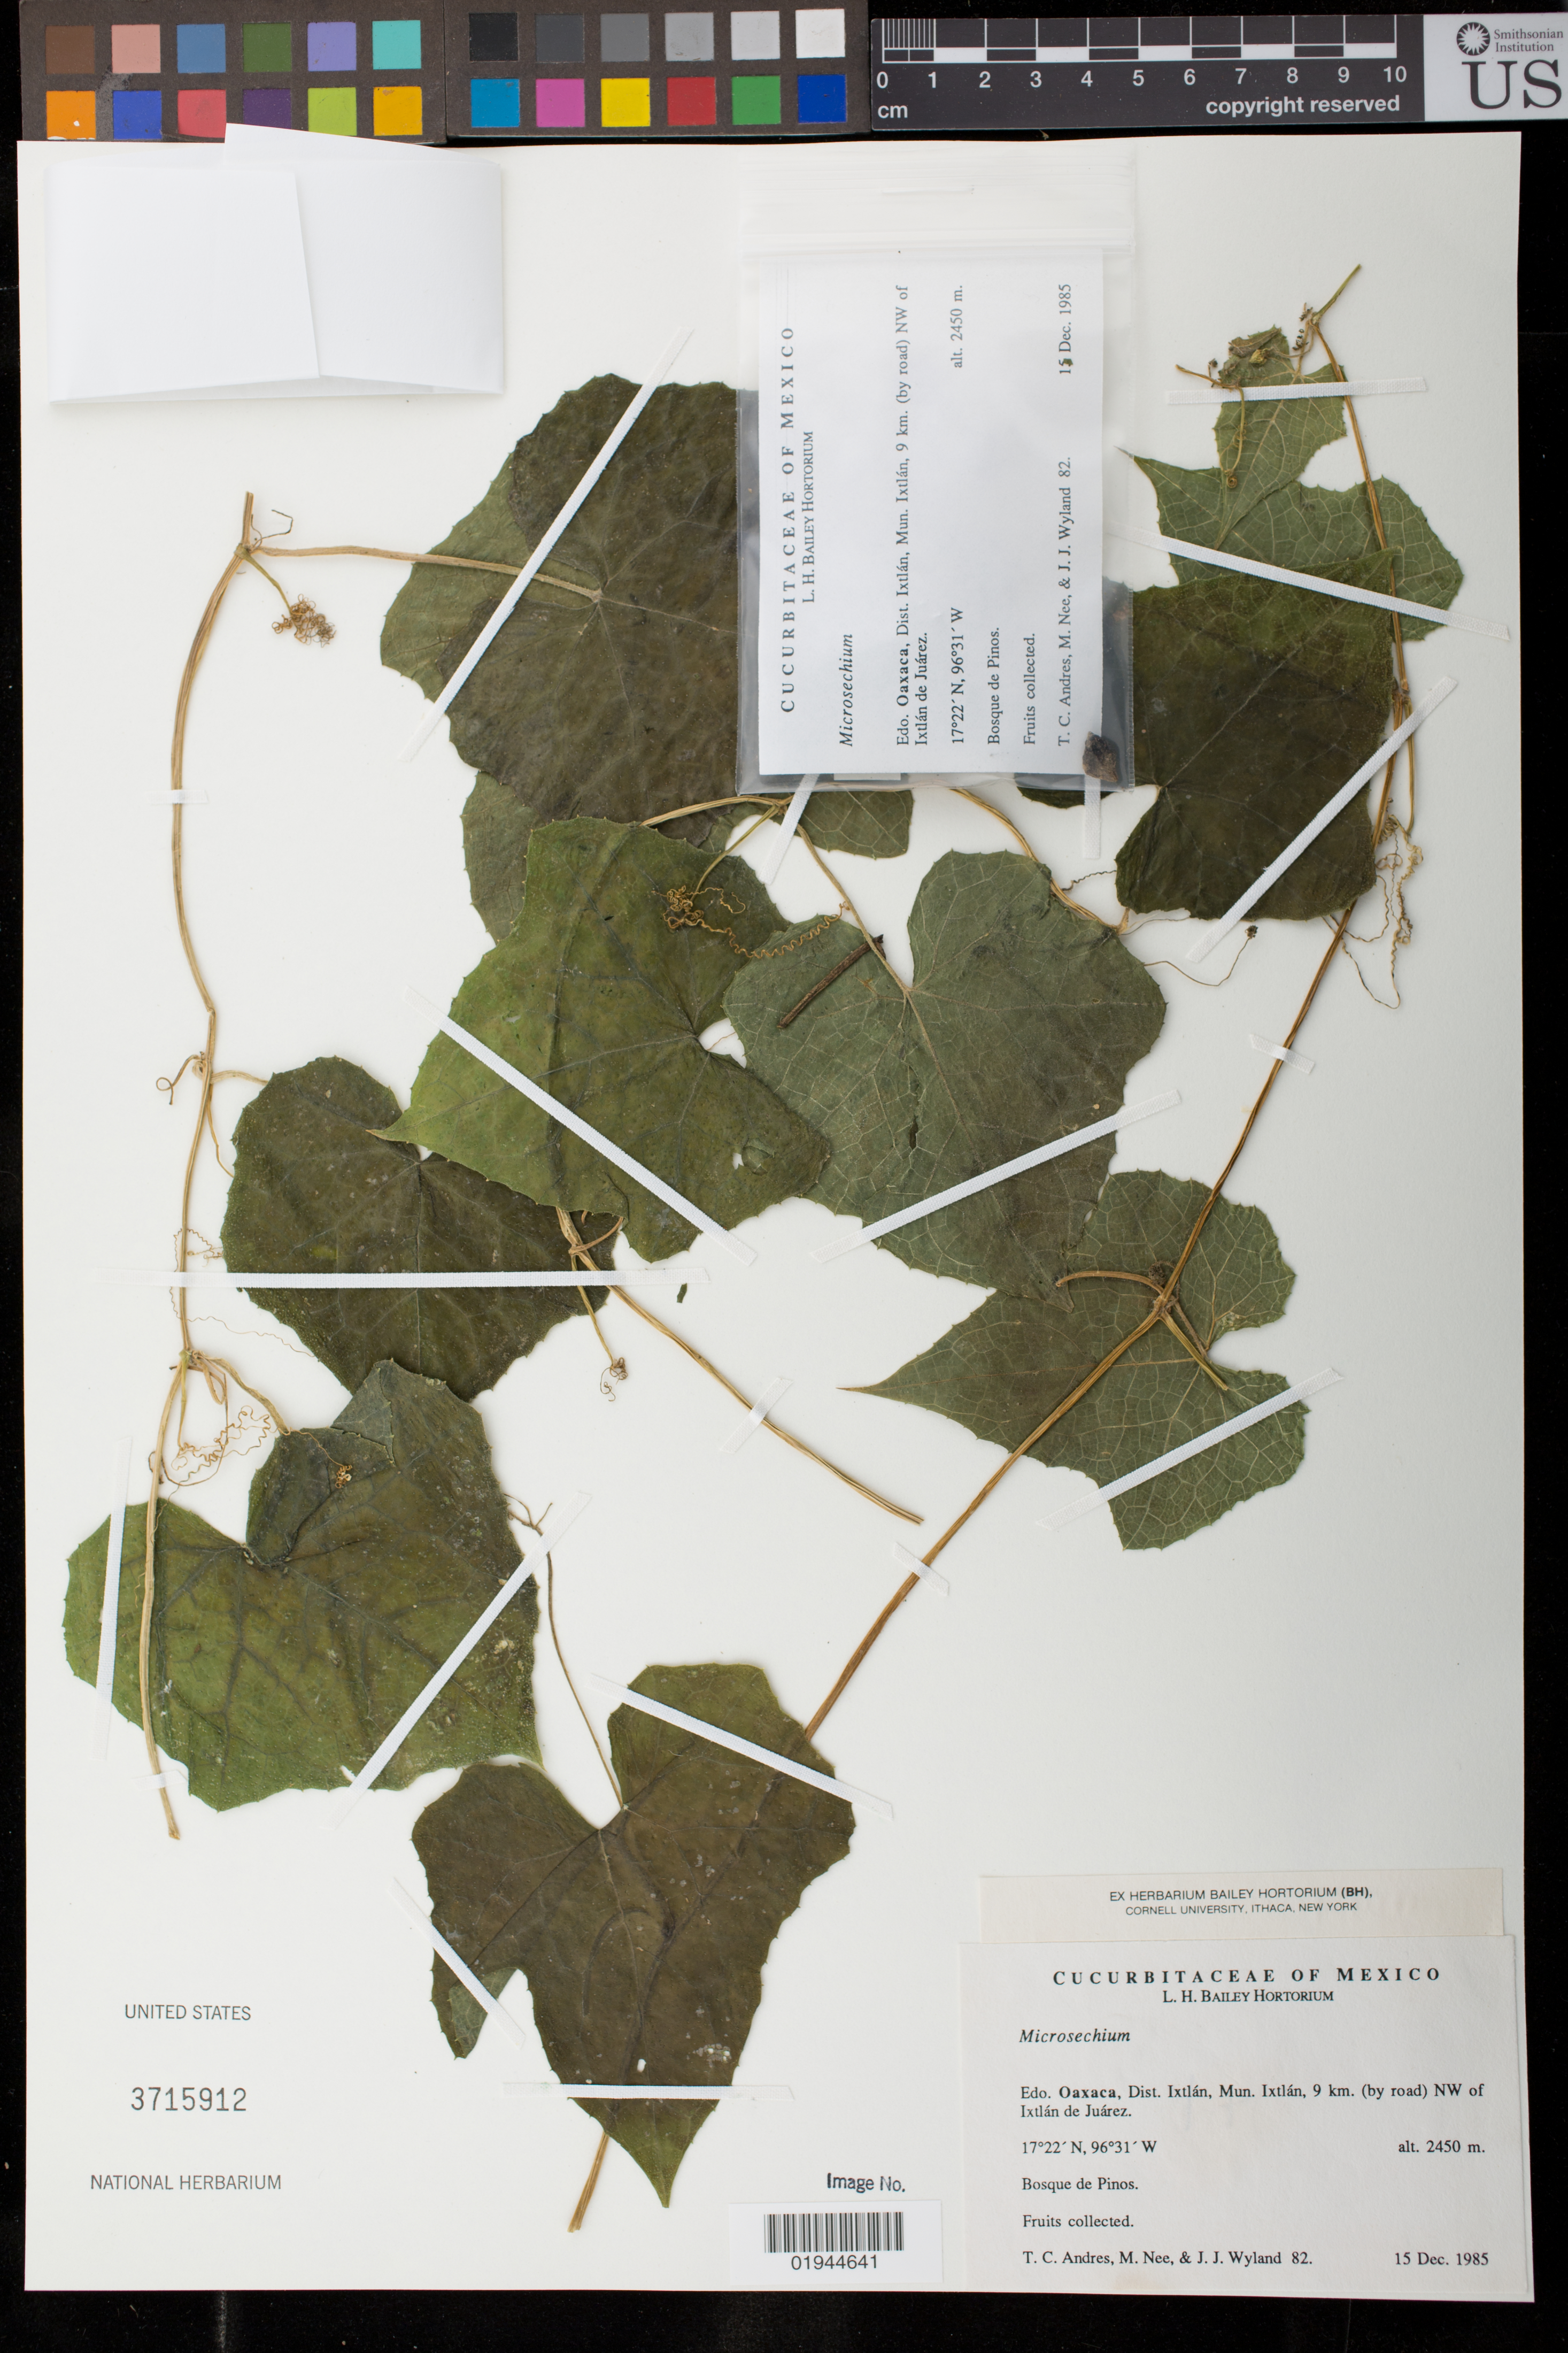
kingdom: Plantae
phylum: Tracheophyta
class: Magnoliopsida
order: Cucurbitales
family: Cucurbitaceae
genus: Microsechium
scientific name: Microsechium sp.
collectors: T. C. Andres & J. J. Wyland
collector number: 82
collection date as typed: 15 Dec 1985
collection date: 1985-12-15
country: Mexico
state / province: Oaxaca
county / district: Ixtlán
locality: Mun. Ixtlán, 9 km. (by road) NW of Ixtlan de Juarez.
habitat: Bosque de Pinos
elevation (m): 2450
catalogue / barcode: US 3715912